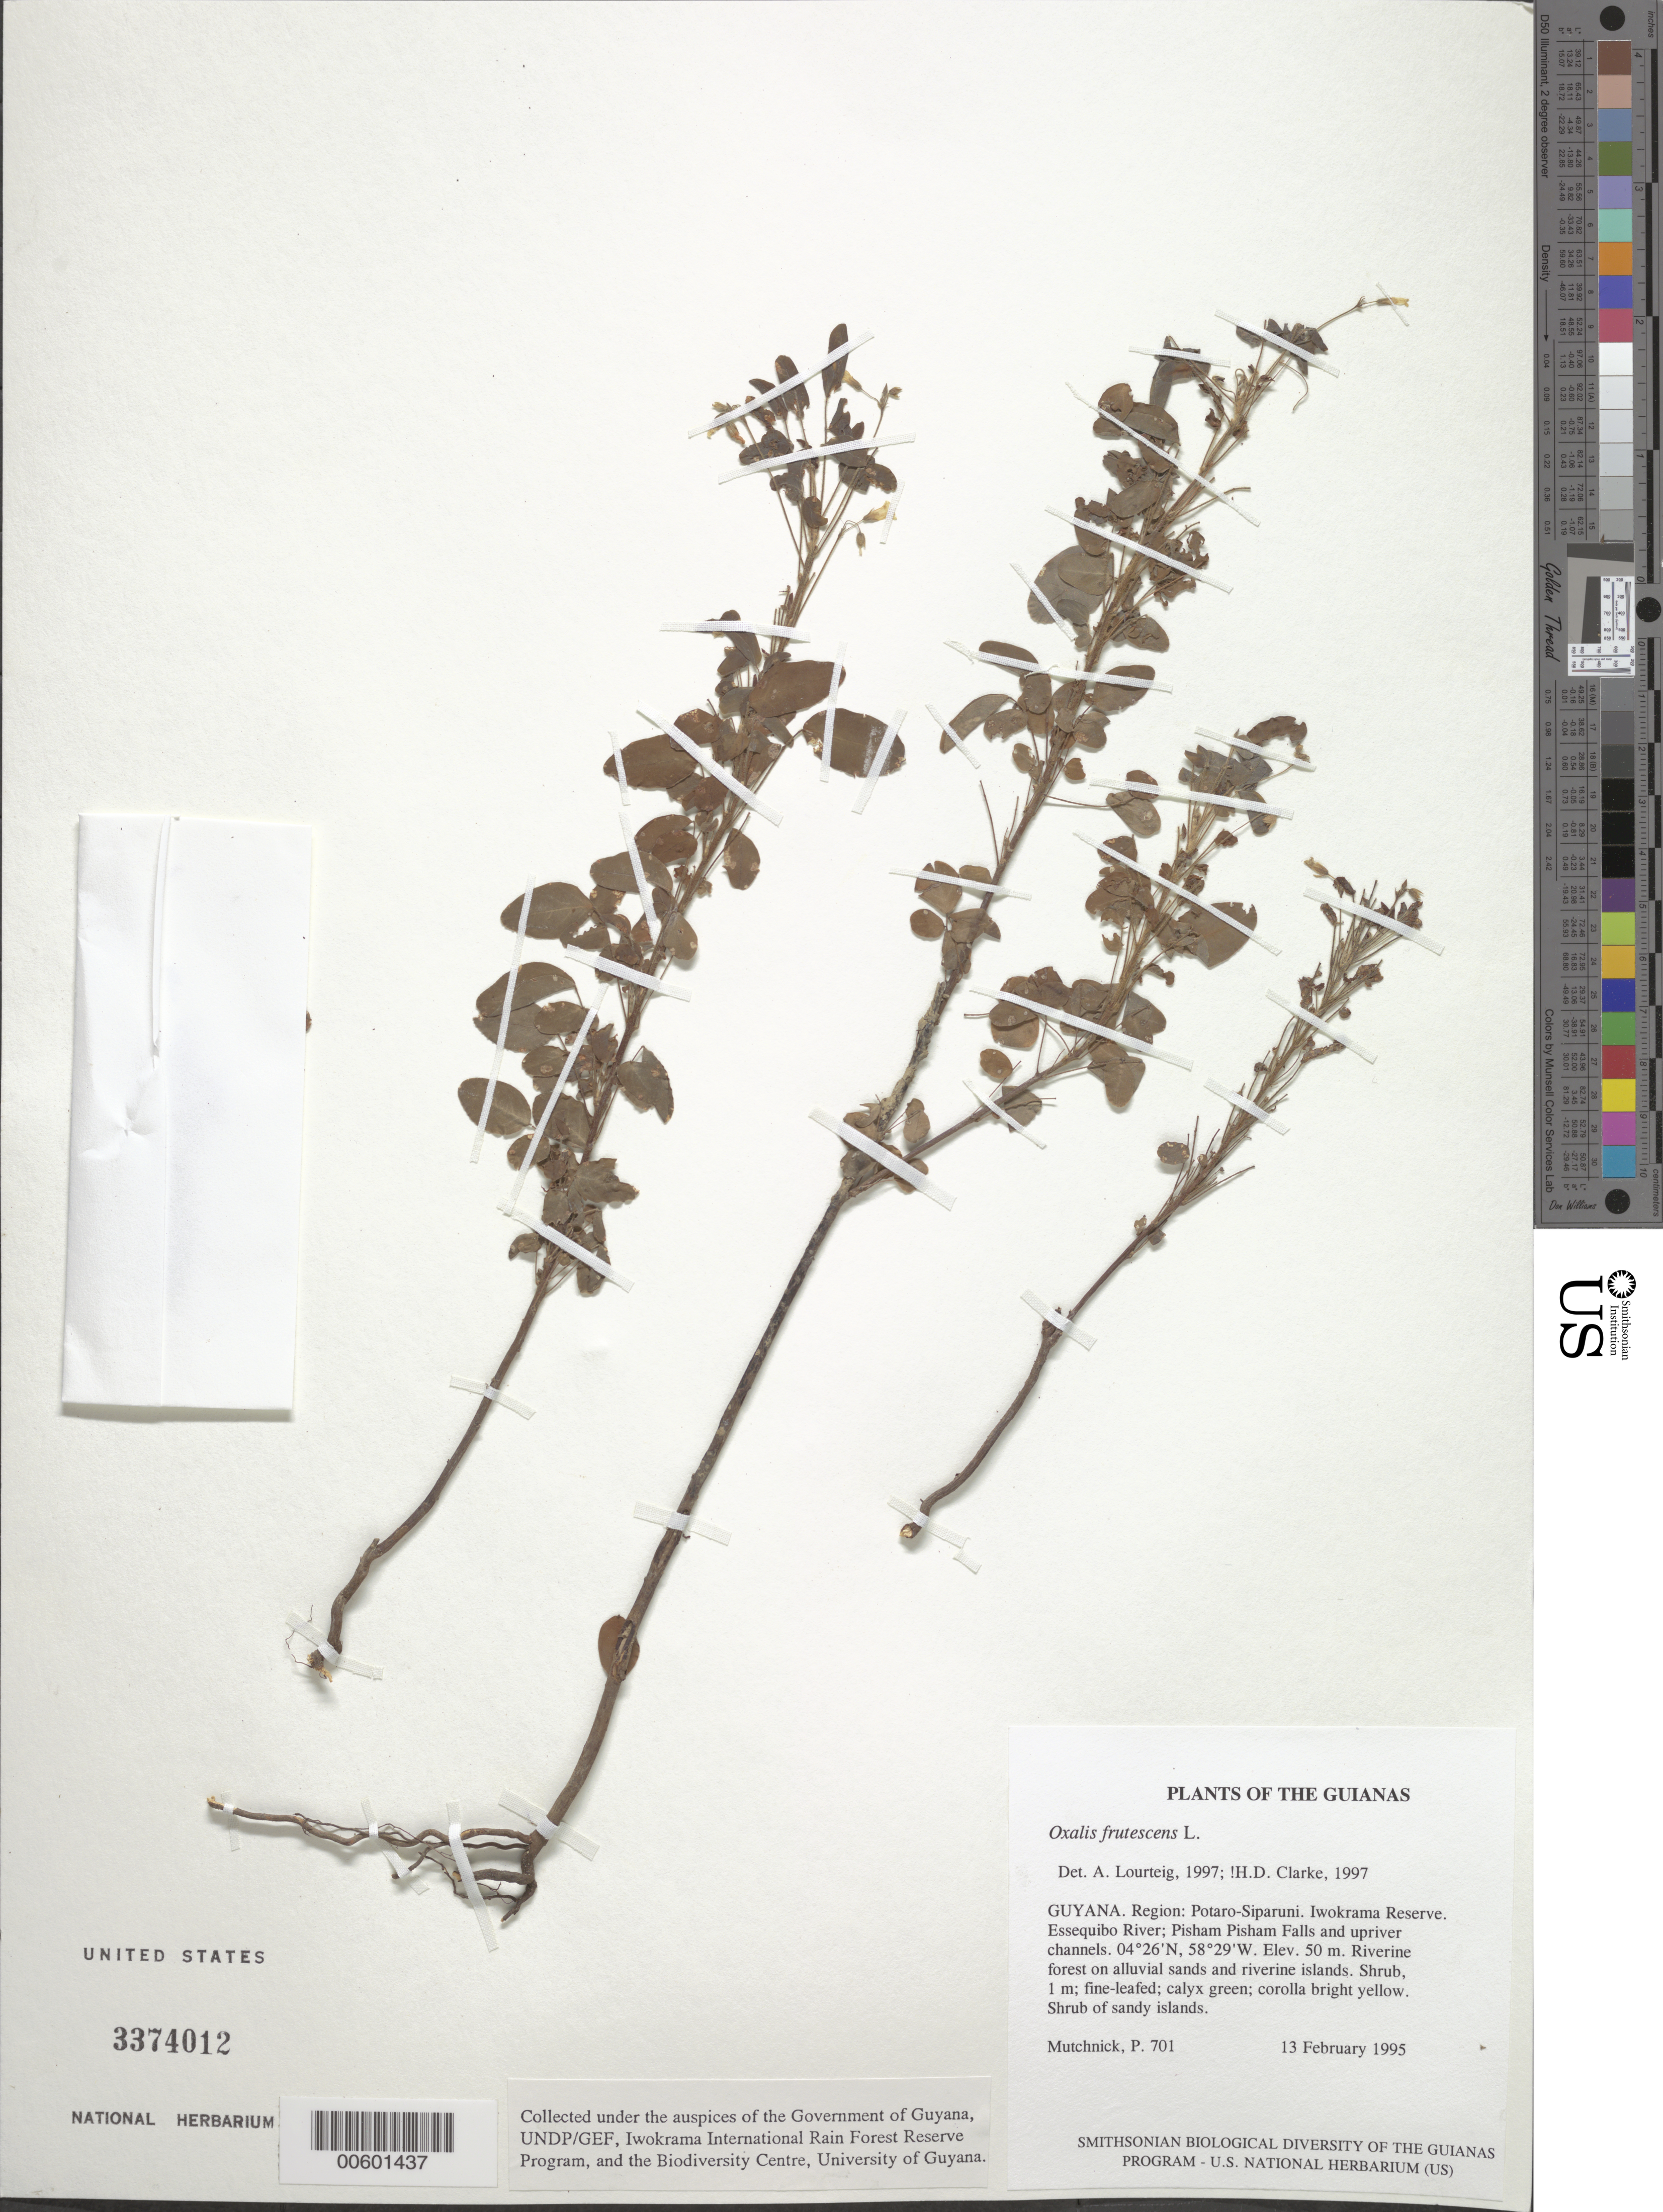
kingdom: Plantae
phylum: Tracheophyta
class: Magnoliopsida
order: Oxalidales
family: Oxalidaceae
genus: Oxalis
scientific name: Oxalis frutescens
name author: L.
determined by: Clarke, H. D., University of North Carolina (Asheville)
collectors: P. Mutchnick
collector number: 701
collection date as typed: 13 February 1995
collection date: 1995-02-13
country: Guyana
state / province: Potaro-Siparuni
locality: Iwokrama Reserve. Essequibo River; Pisham Pisham Falls and upriver channels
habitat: Riverine forest on alluvial sands and riverine islands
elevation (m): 50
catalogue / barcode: US 3374012